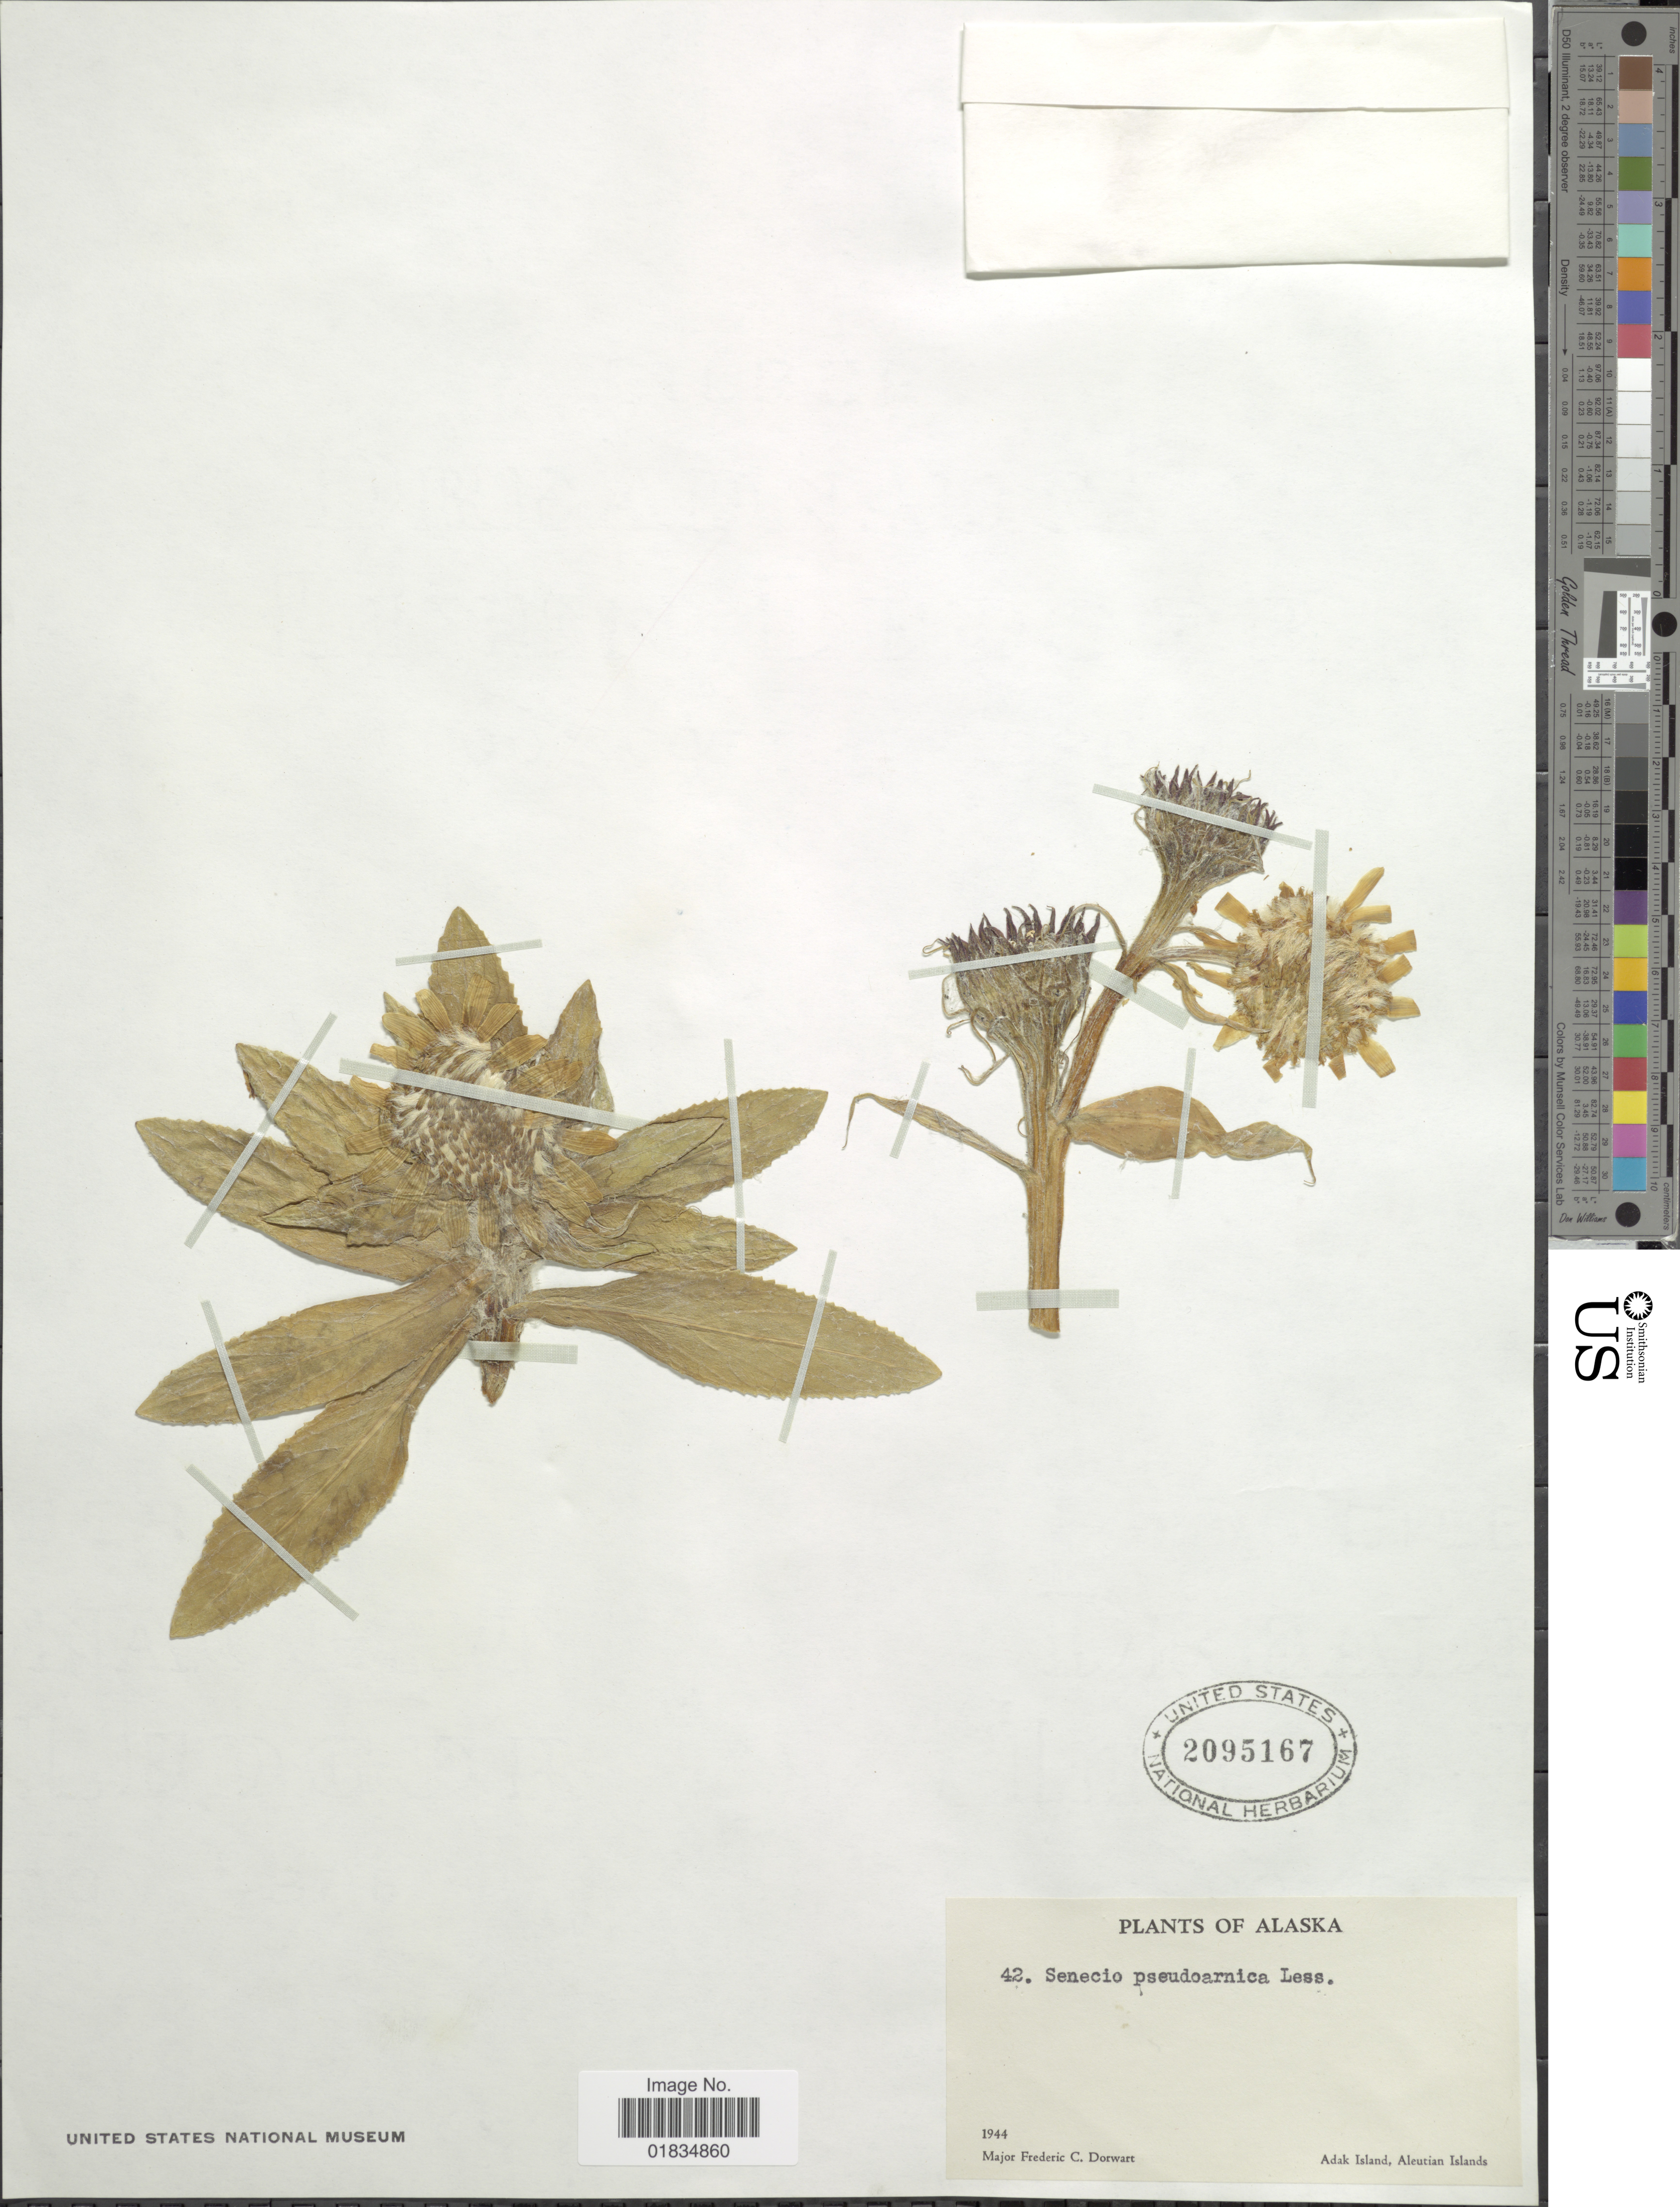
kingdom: Plantae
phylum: Tracheophyta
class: Magnoliopsida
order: Asterales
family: Asteraceae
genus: Senecio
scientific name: Senecio pseudo-elegans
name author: Less.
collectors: F. Dorwart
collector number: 42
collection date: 1944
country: United States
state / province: Alaska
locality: Adak Island, Aleutian Islands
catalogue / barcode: US 2095167